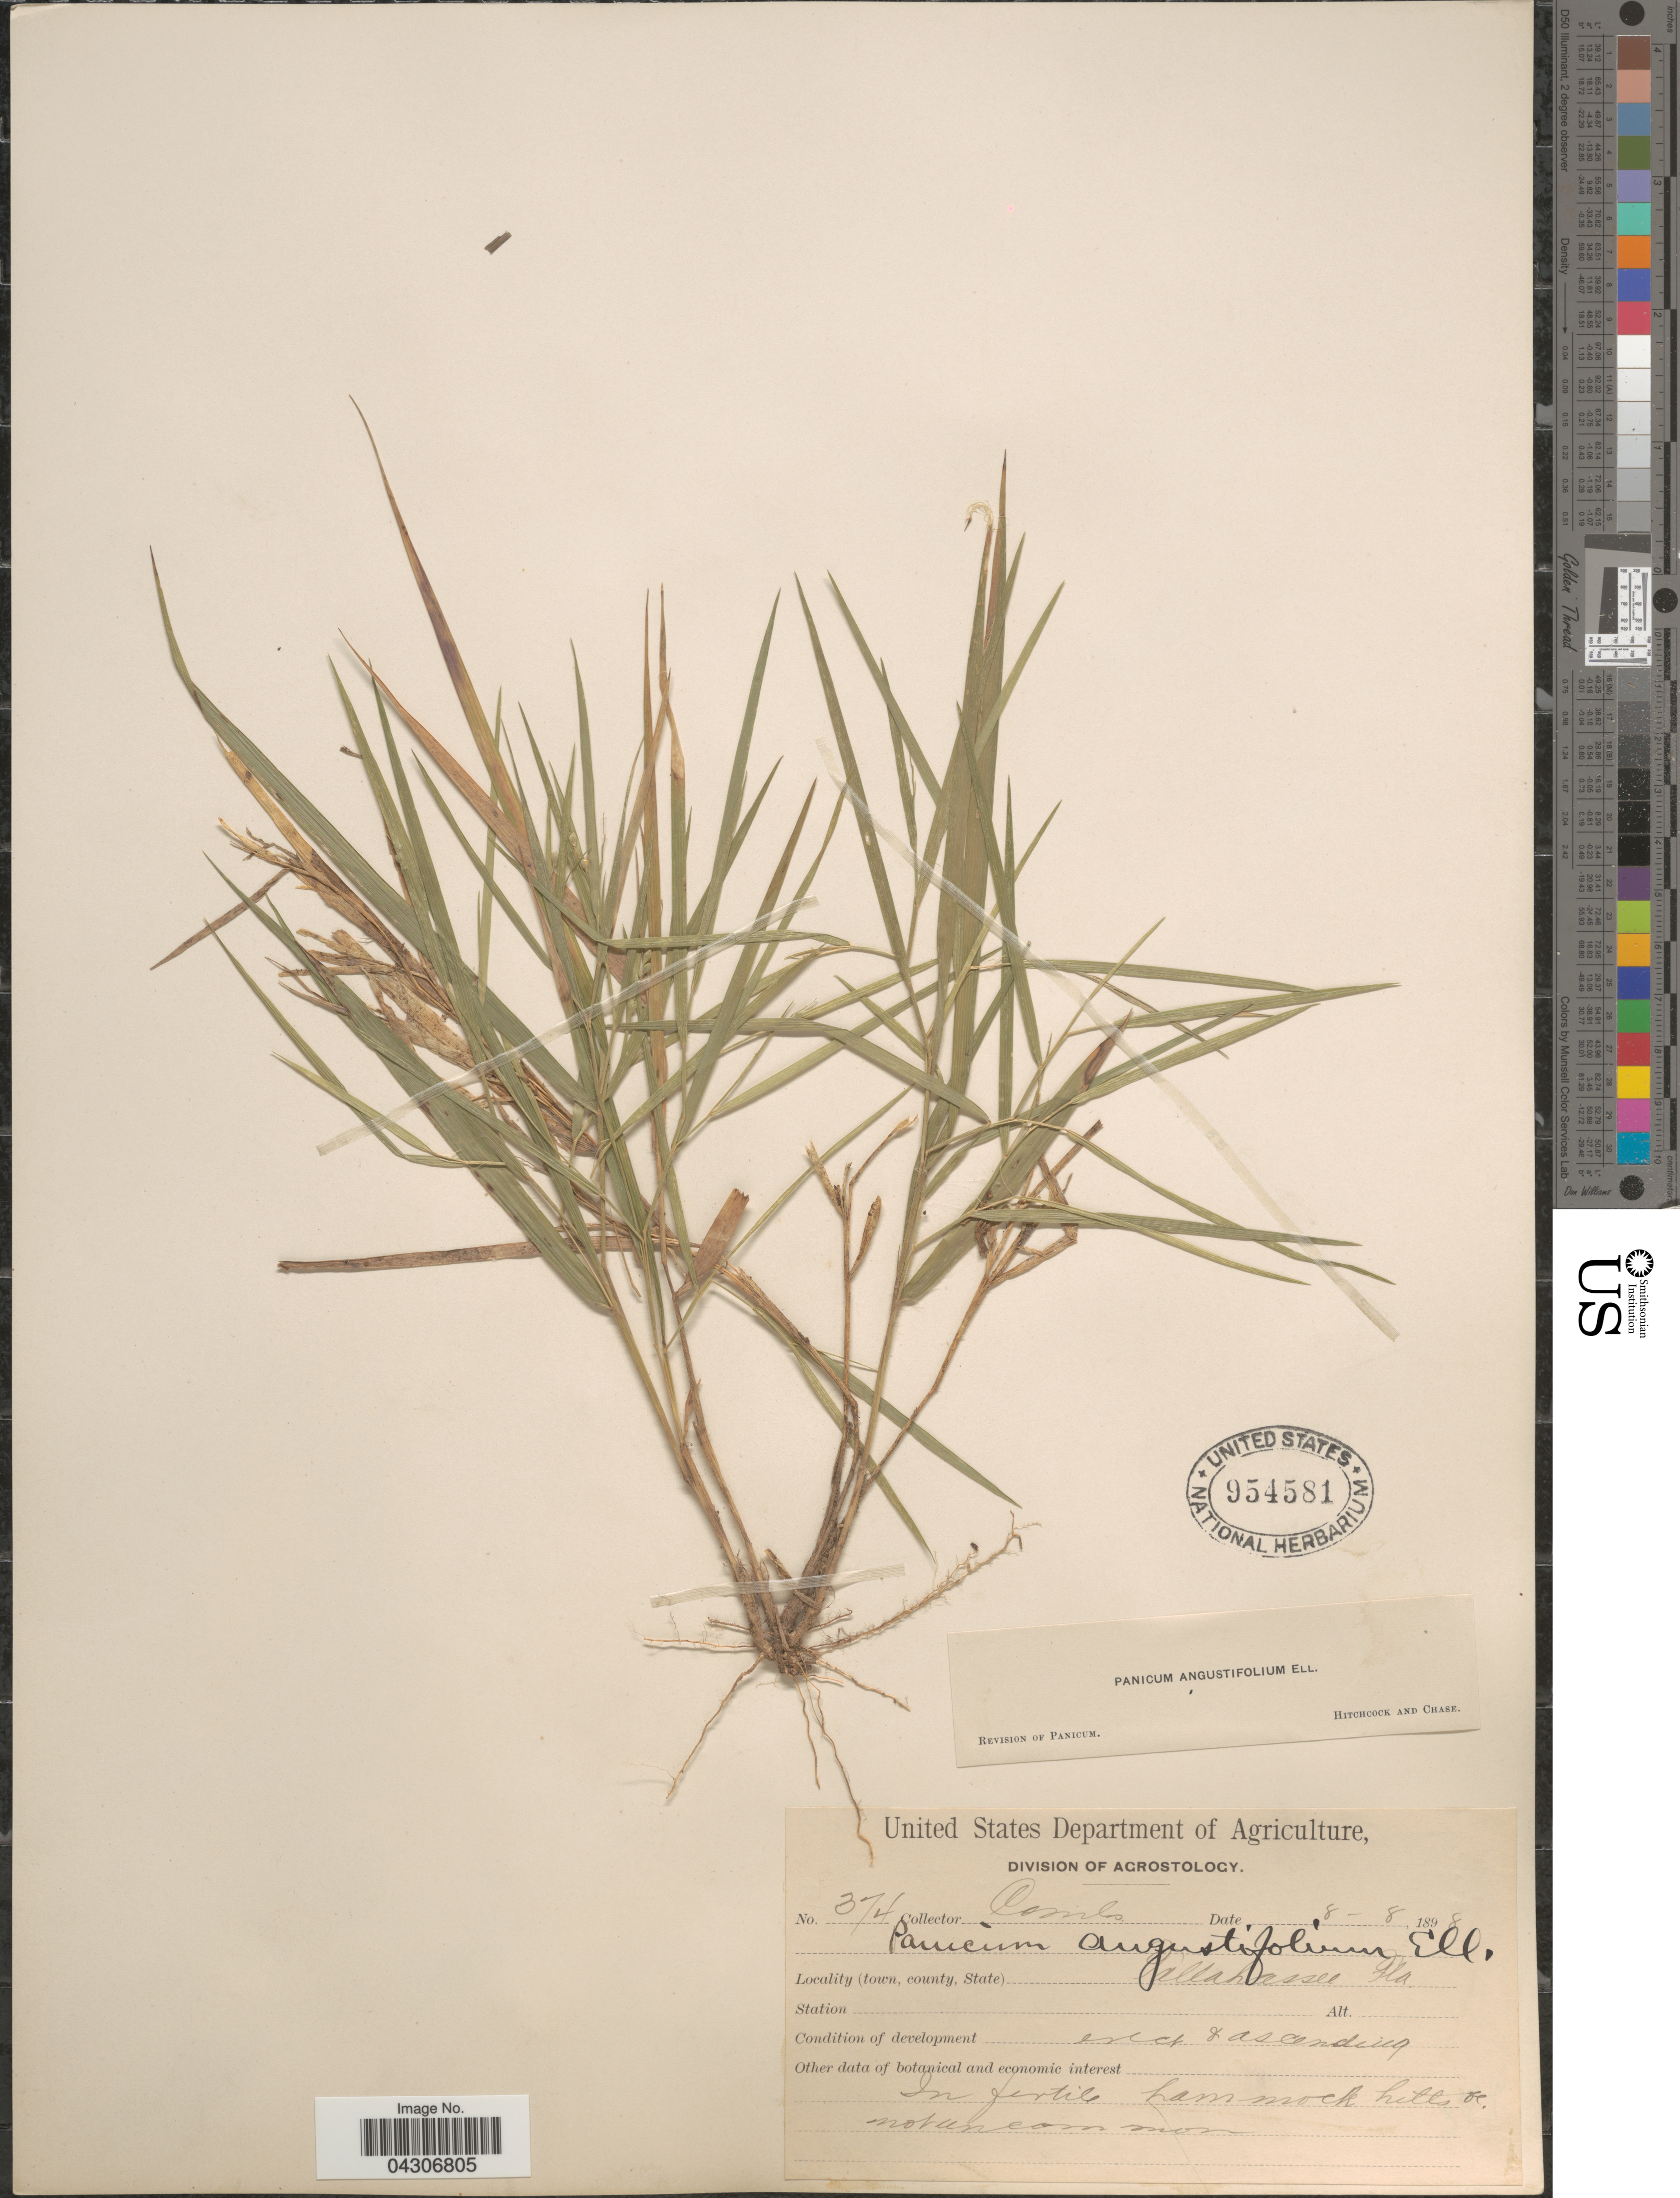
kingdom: Plantae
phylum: Tracheophyta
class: Liliopsida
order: Poales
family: Poaceae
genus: Dichanthelium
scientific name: Dichanthelium aciculare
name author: (Desv. ex Poir.) Gould & C.A. Clark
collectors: -. Combs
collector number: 374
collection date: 1898-08-08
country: United States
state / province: Florida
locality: Tallahassee.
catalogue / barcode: US 954581